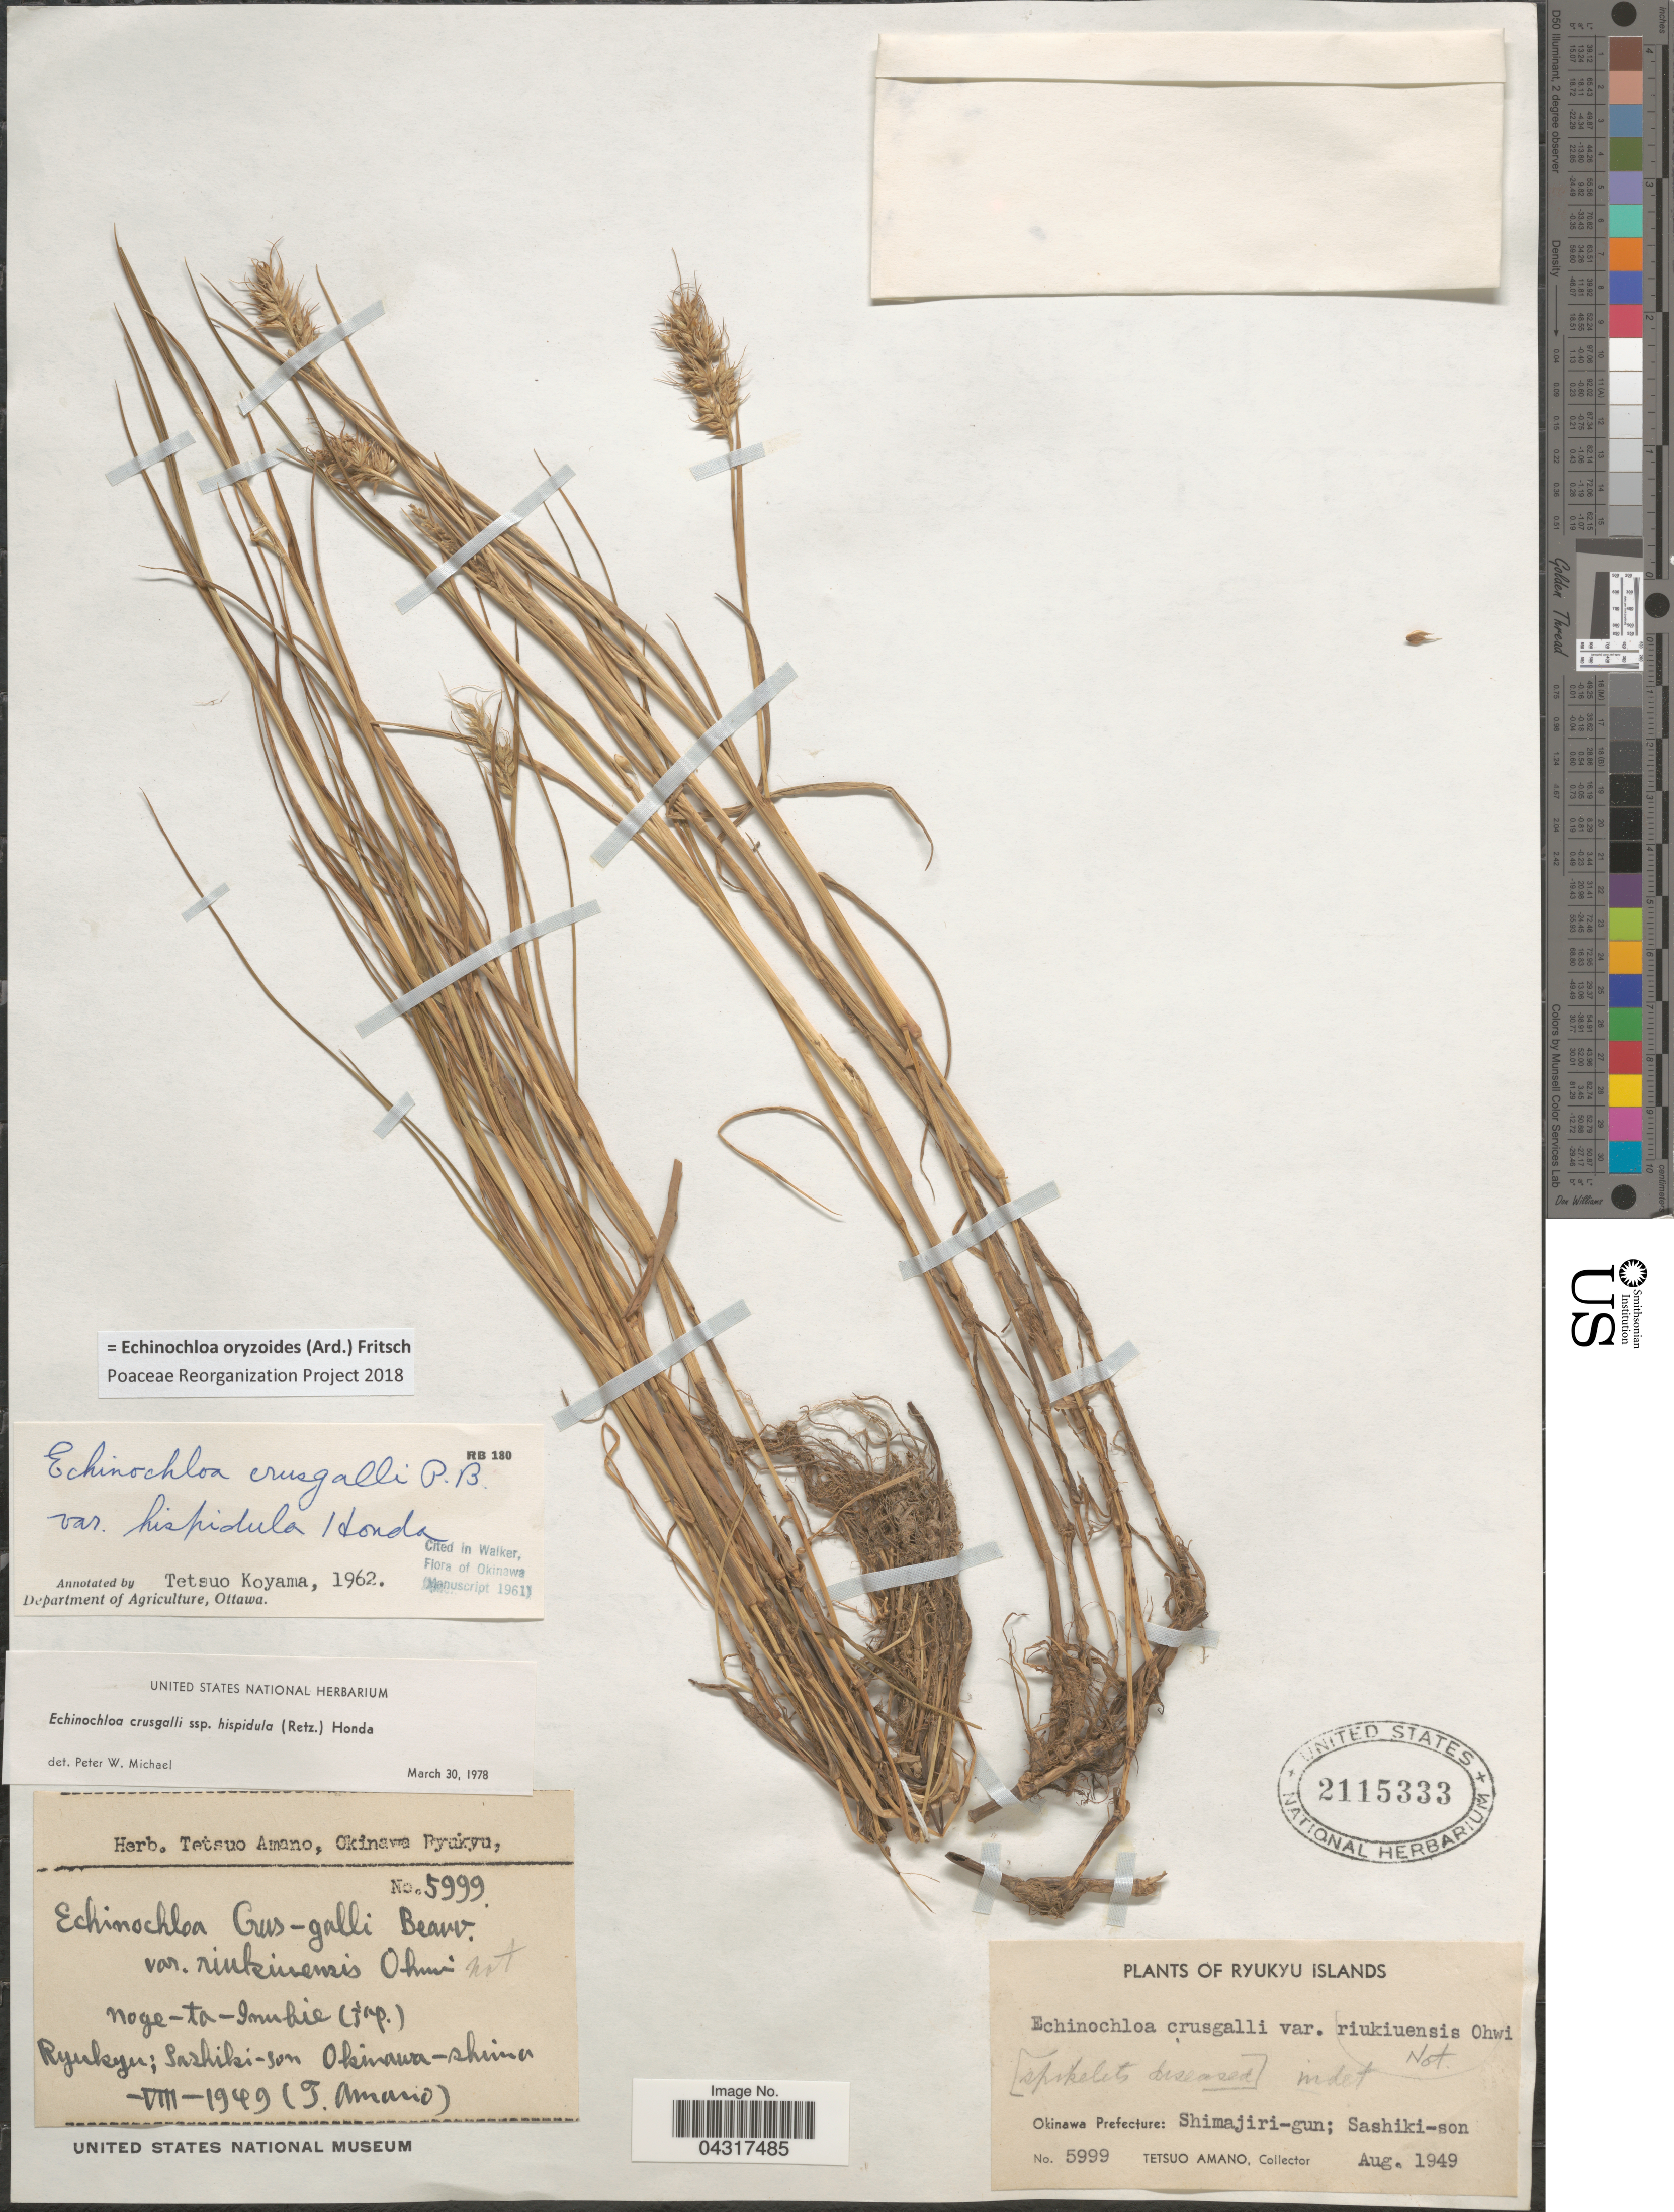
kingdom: Plantae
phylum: Tracheophyta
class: Liliopsida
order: Poales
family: Poaceae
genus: Echinochloa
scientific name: Echinochloa oryzoides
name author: (Ard.) Fritsch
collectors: T. Amano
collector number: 5999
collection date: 1949-08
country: Japan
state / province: Okinawa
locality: Noge-ta-Inuhie (Jap). Ryukyu; Sashiki-son. Okinawa-shima. Ryukyu Islands. Okinawa Prefecture: Shimajiri-gun.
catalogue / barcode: US 2115333